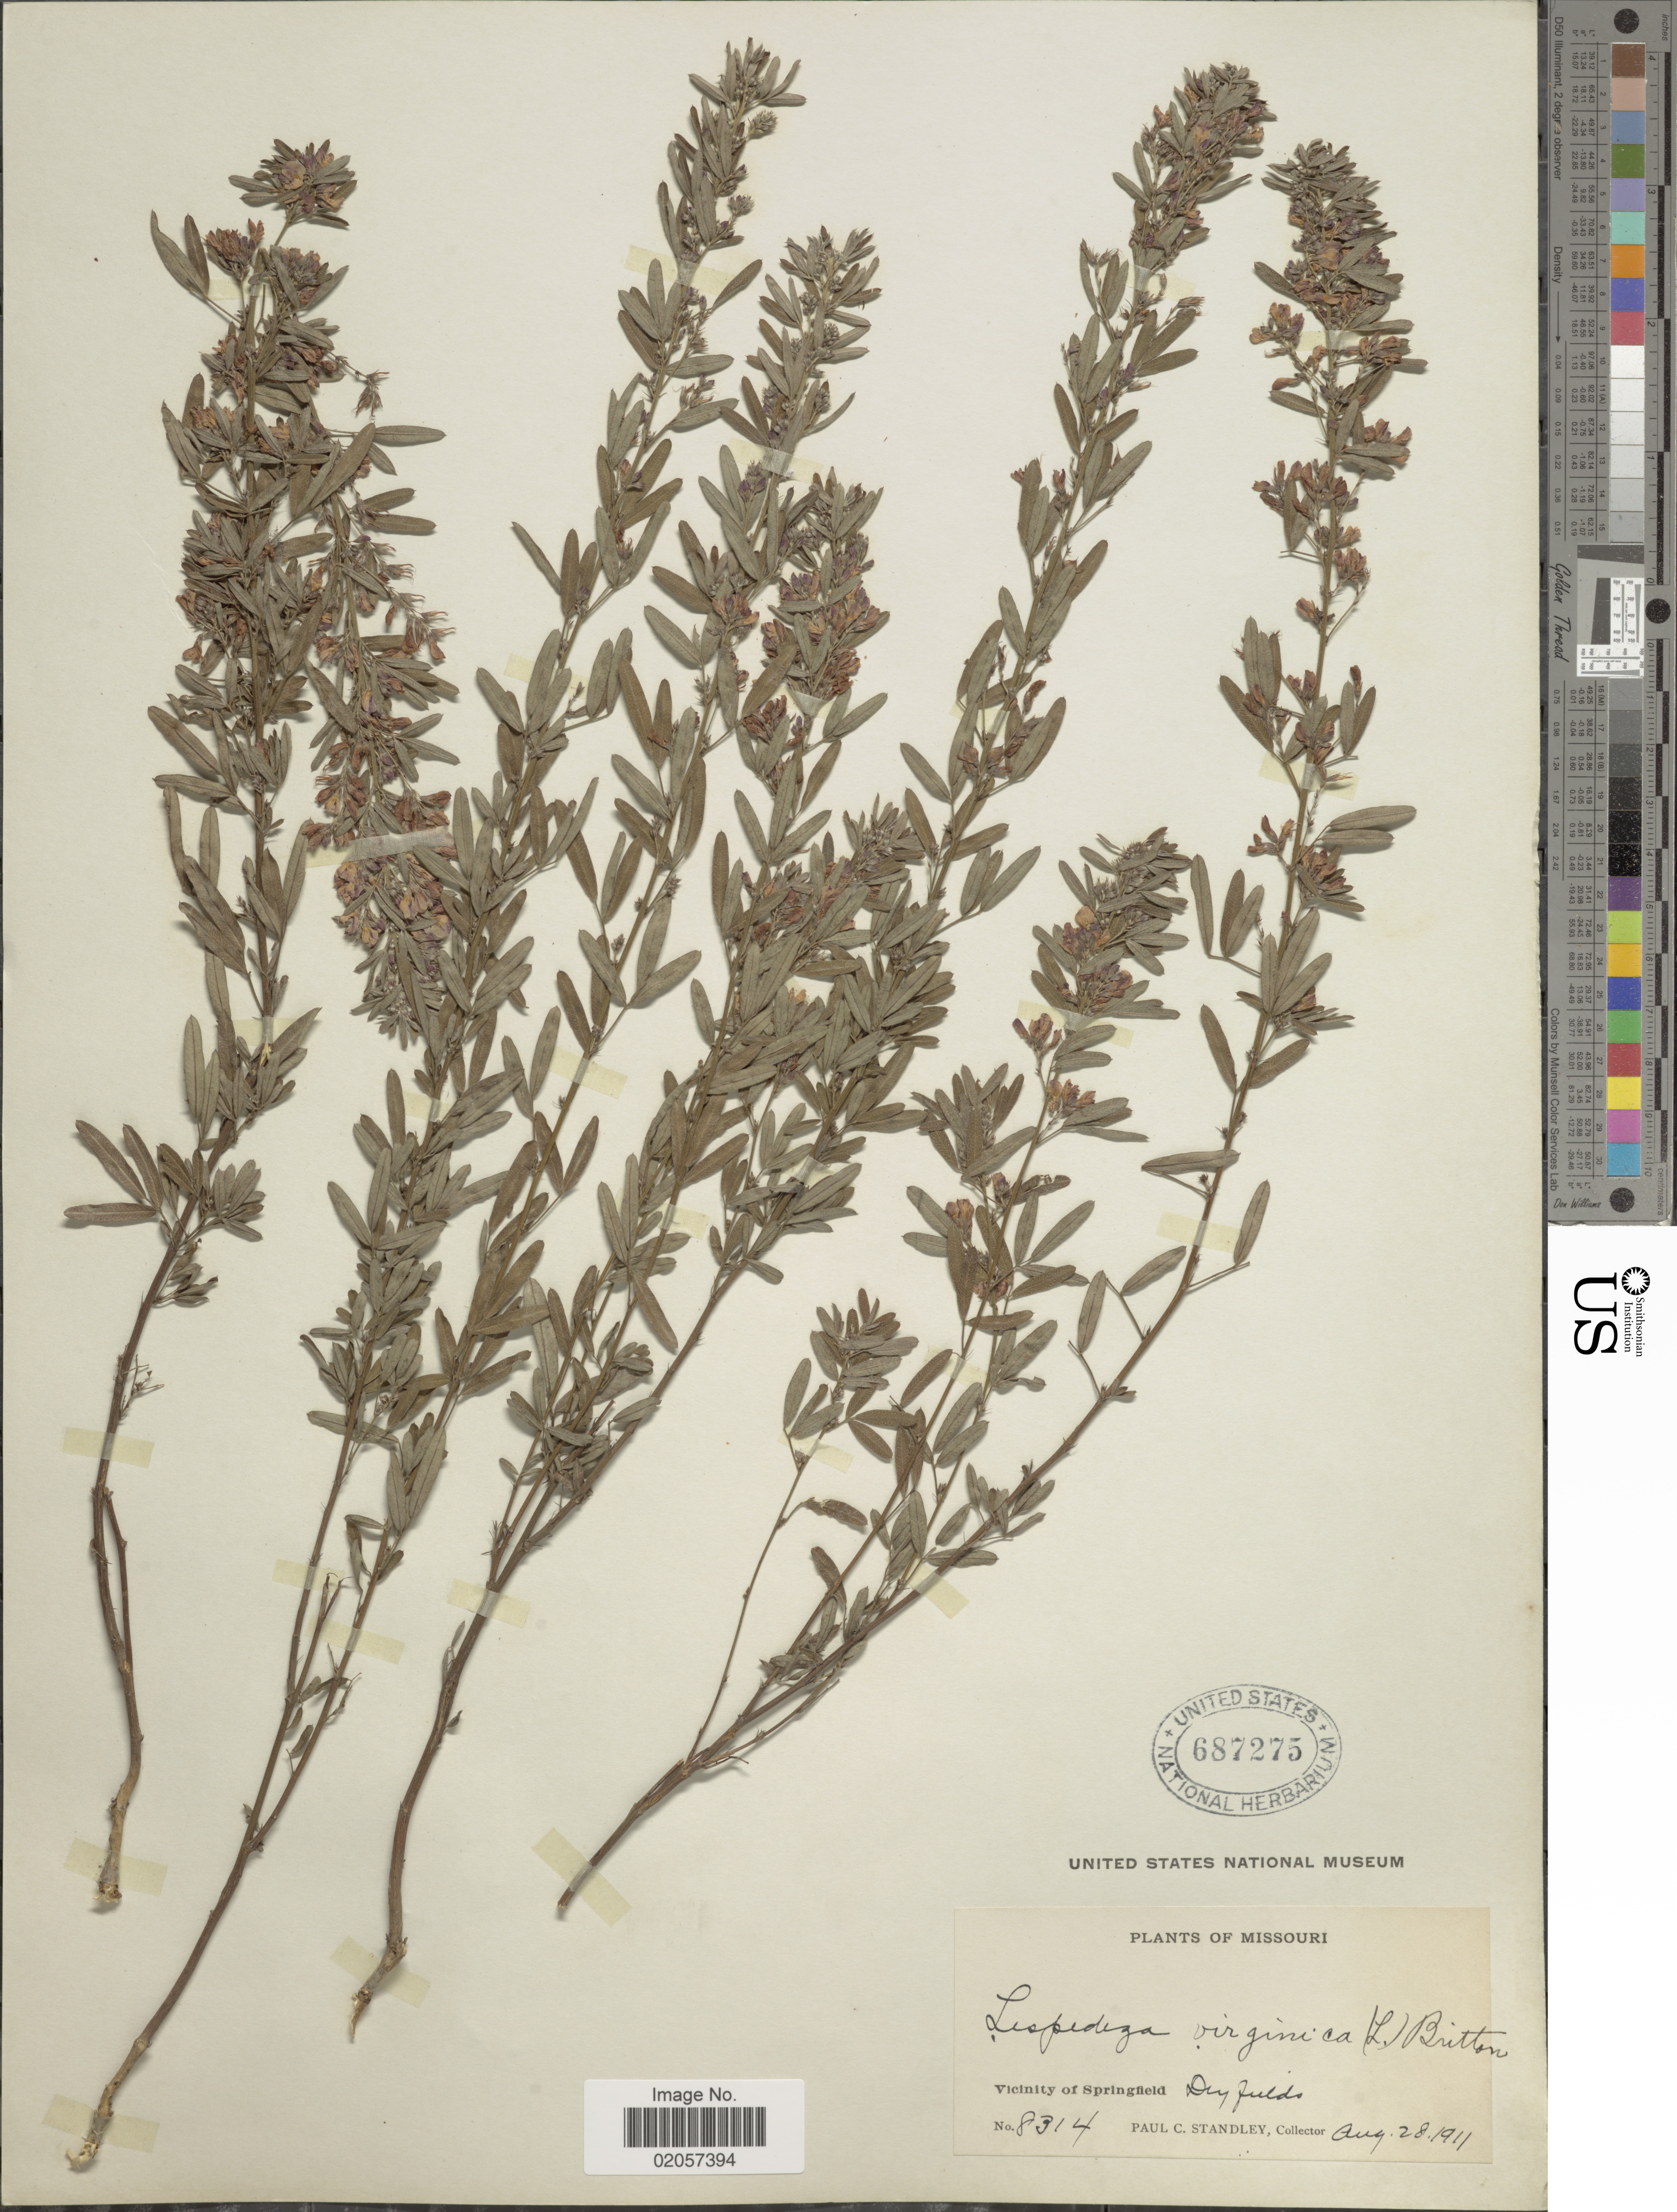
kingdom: Plantae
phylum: Tracheophyta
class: Magnoliopsida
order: Fabales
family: Fabaceae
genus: Lespedeza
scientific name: Lespedeza virginica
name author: (L.) Britton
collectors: P. C. Standley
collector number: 8314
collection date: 1911-08-28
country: United States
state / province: Missouri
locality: Missouri, Vicinity of Springfield. Dry fields.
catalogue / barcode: US 687275